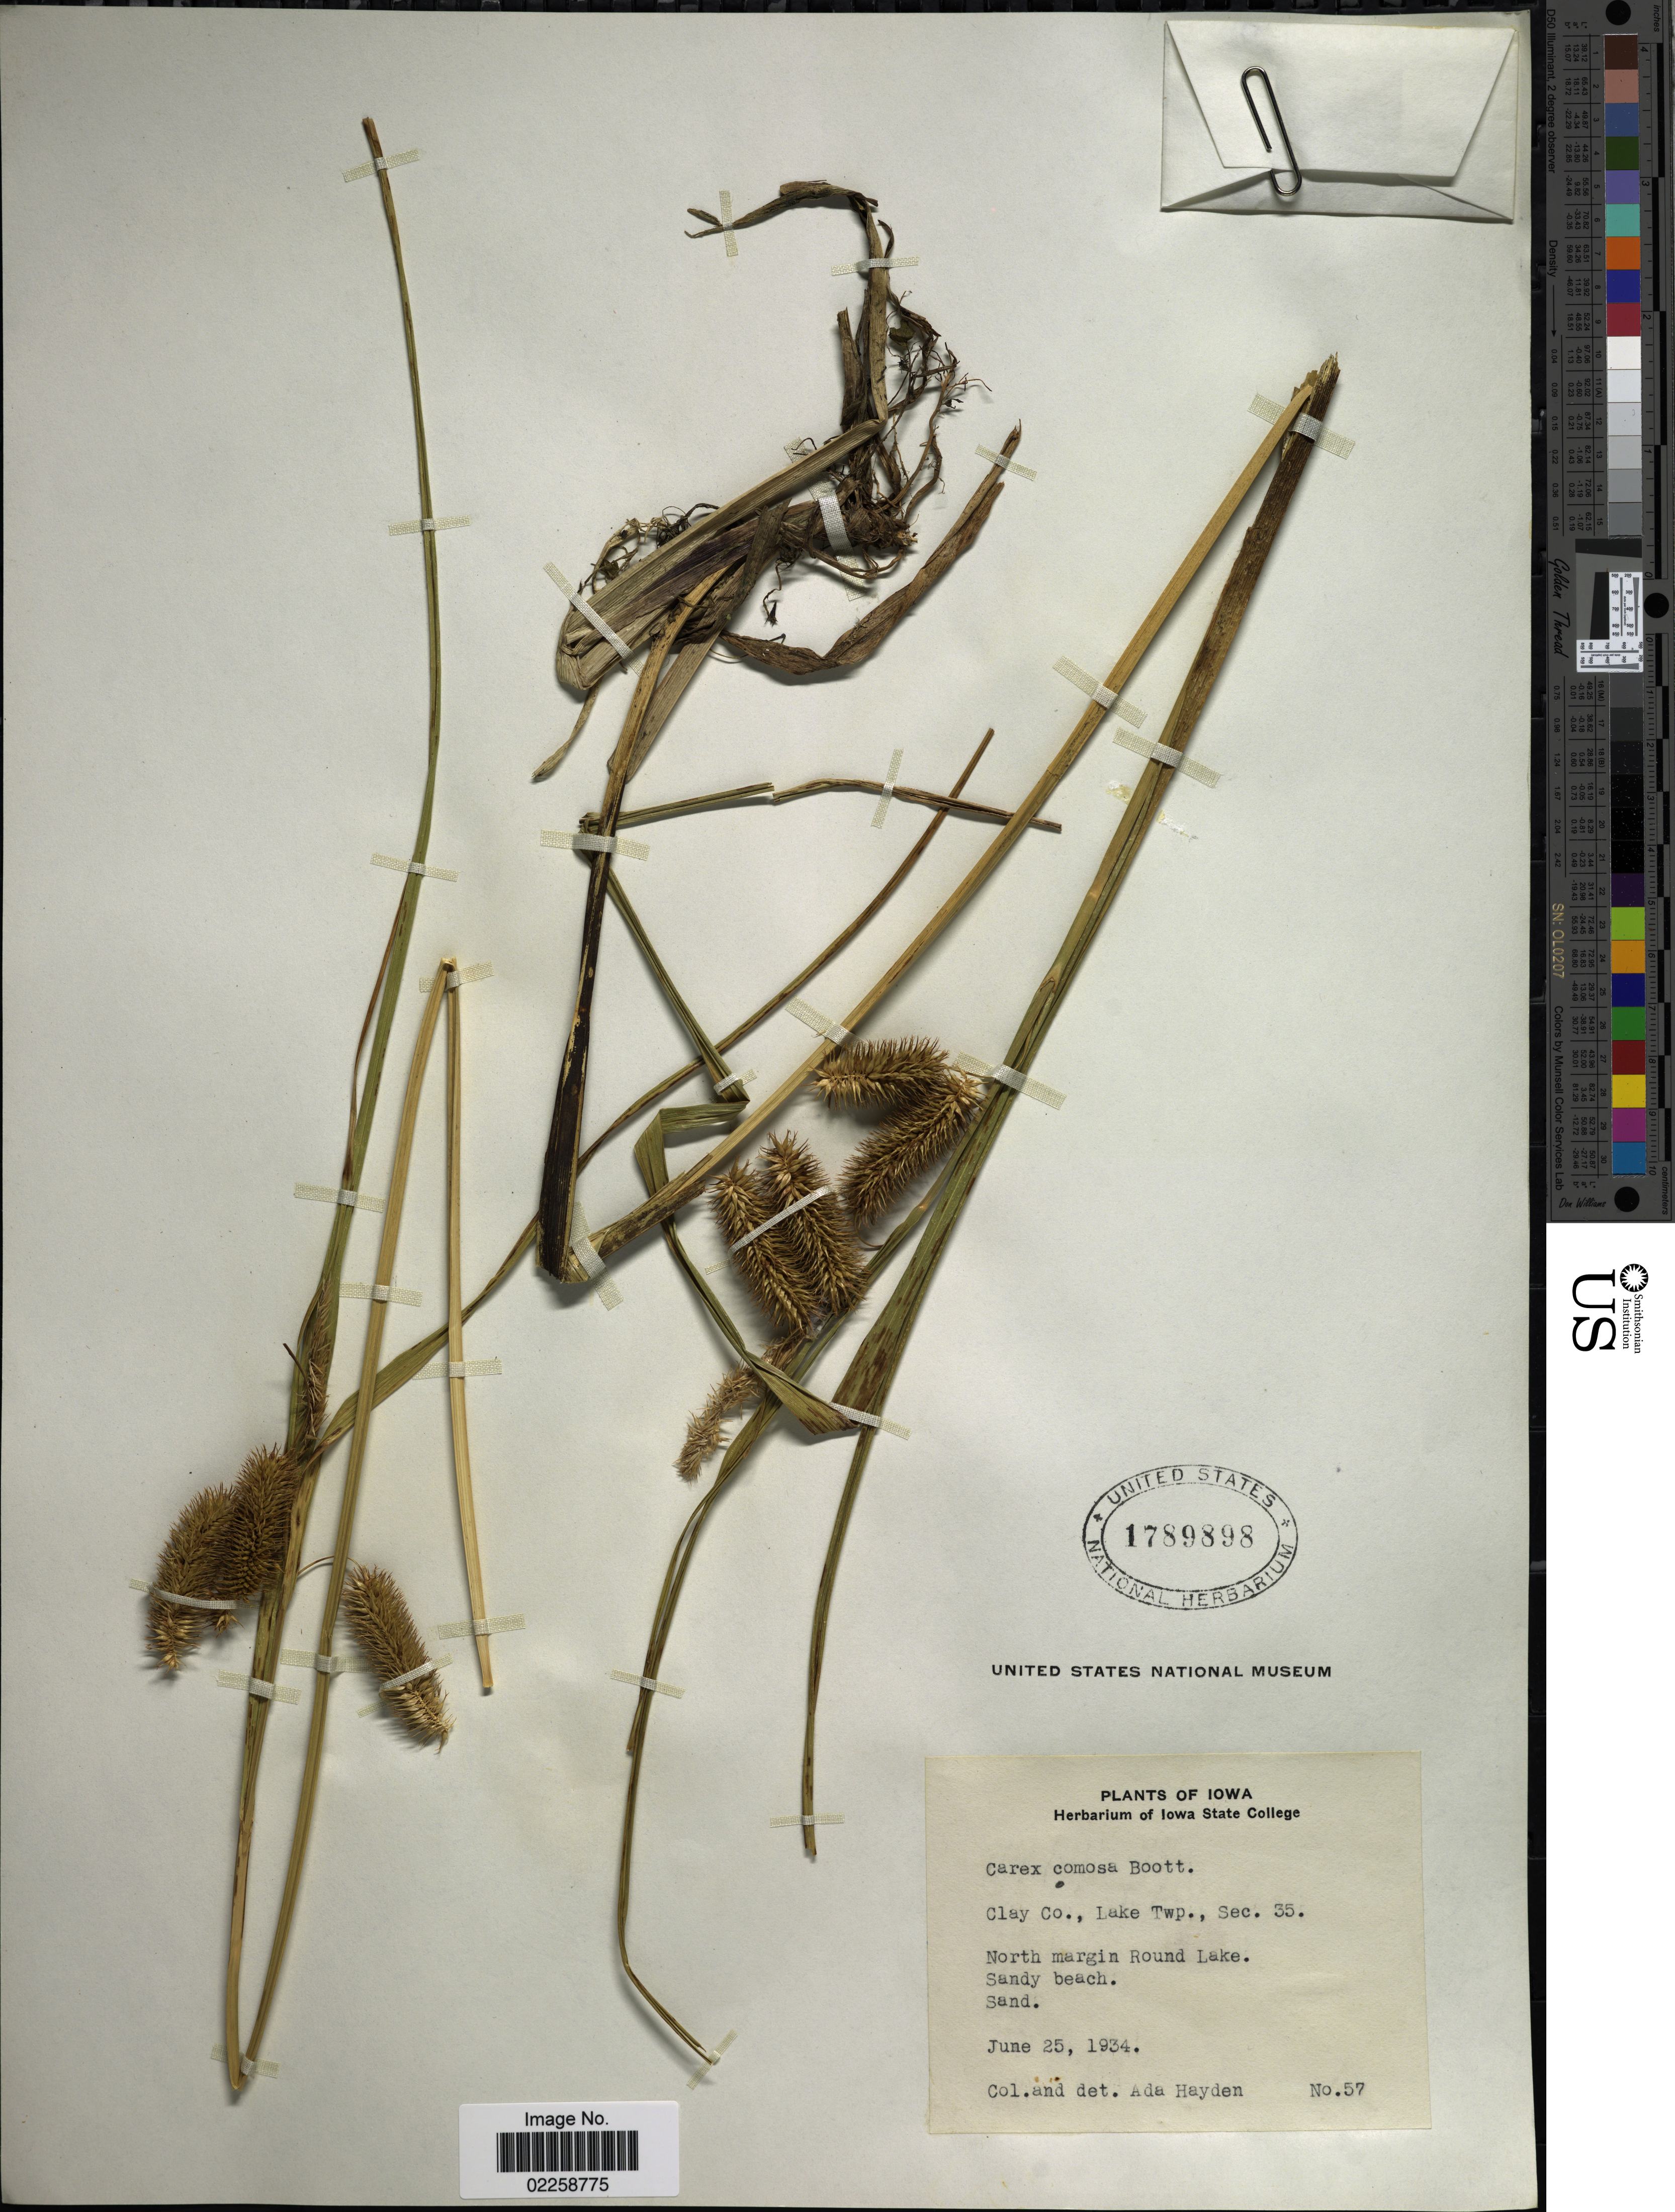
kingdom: Plantae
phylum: Tracheophyta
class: Liliopsida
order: Poales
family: Cyperaceae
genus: Carex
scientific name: Carex comosa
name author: Boott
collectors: Ada Hayden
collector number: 57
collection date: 1934-06-25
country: United States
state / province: Iowa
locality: North margin Round Lake, Clay Co., Lake Twp., Sec. 35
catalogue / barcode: US 1789898